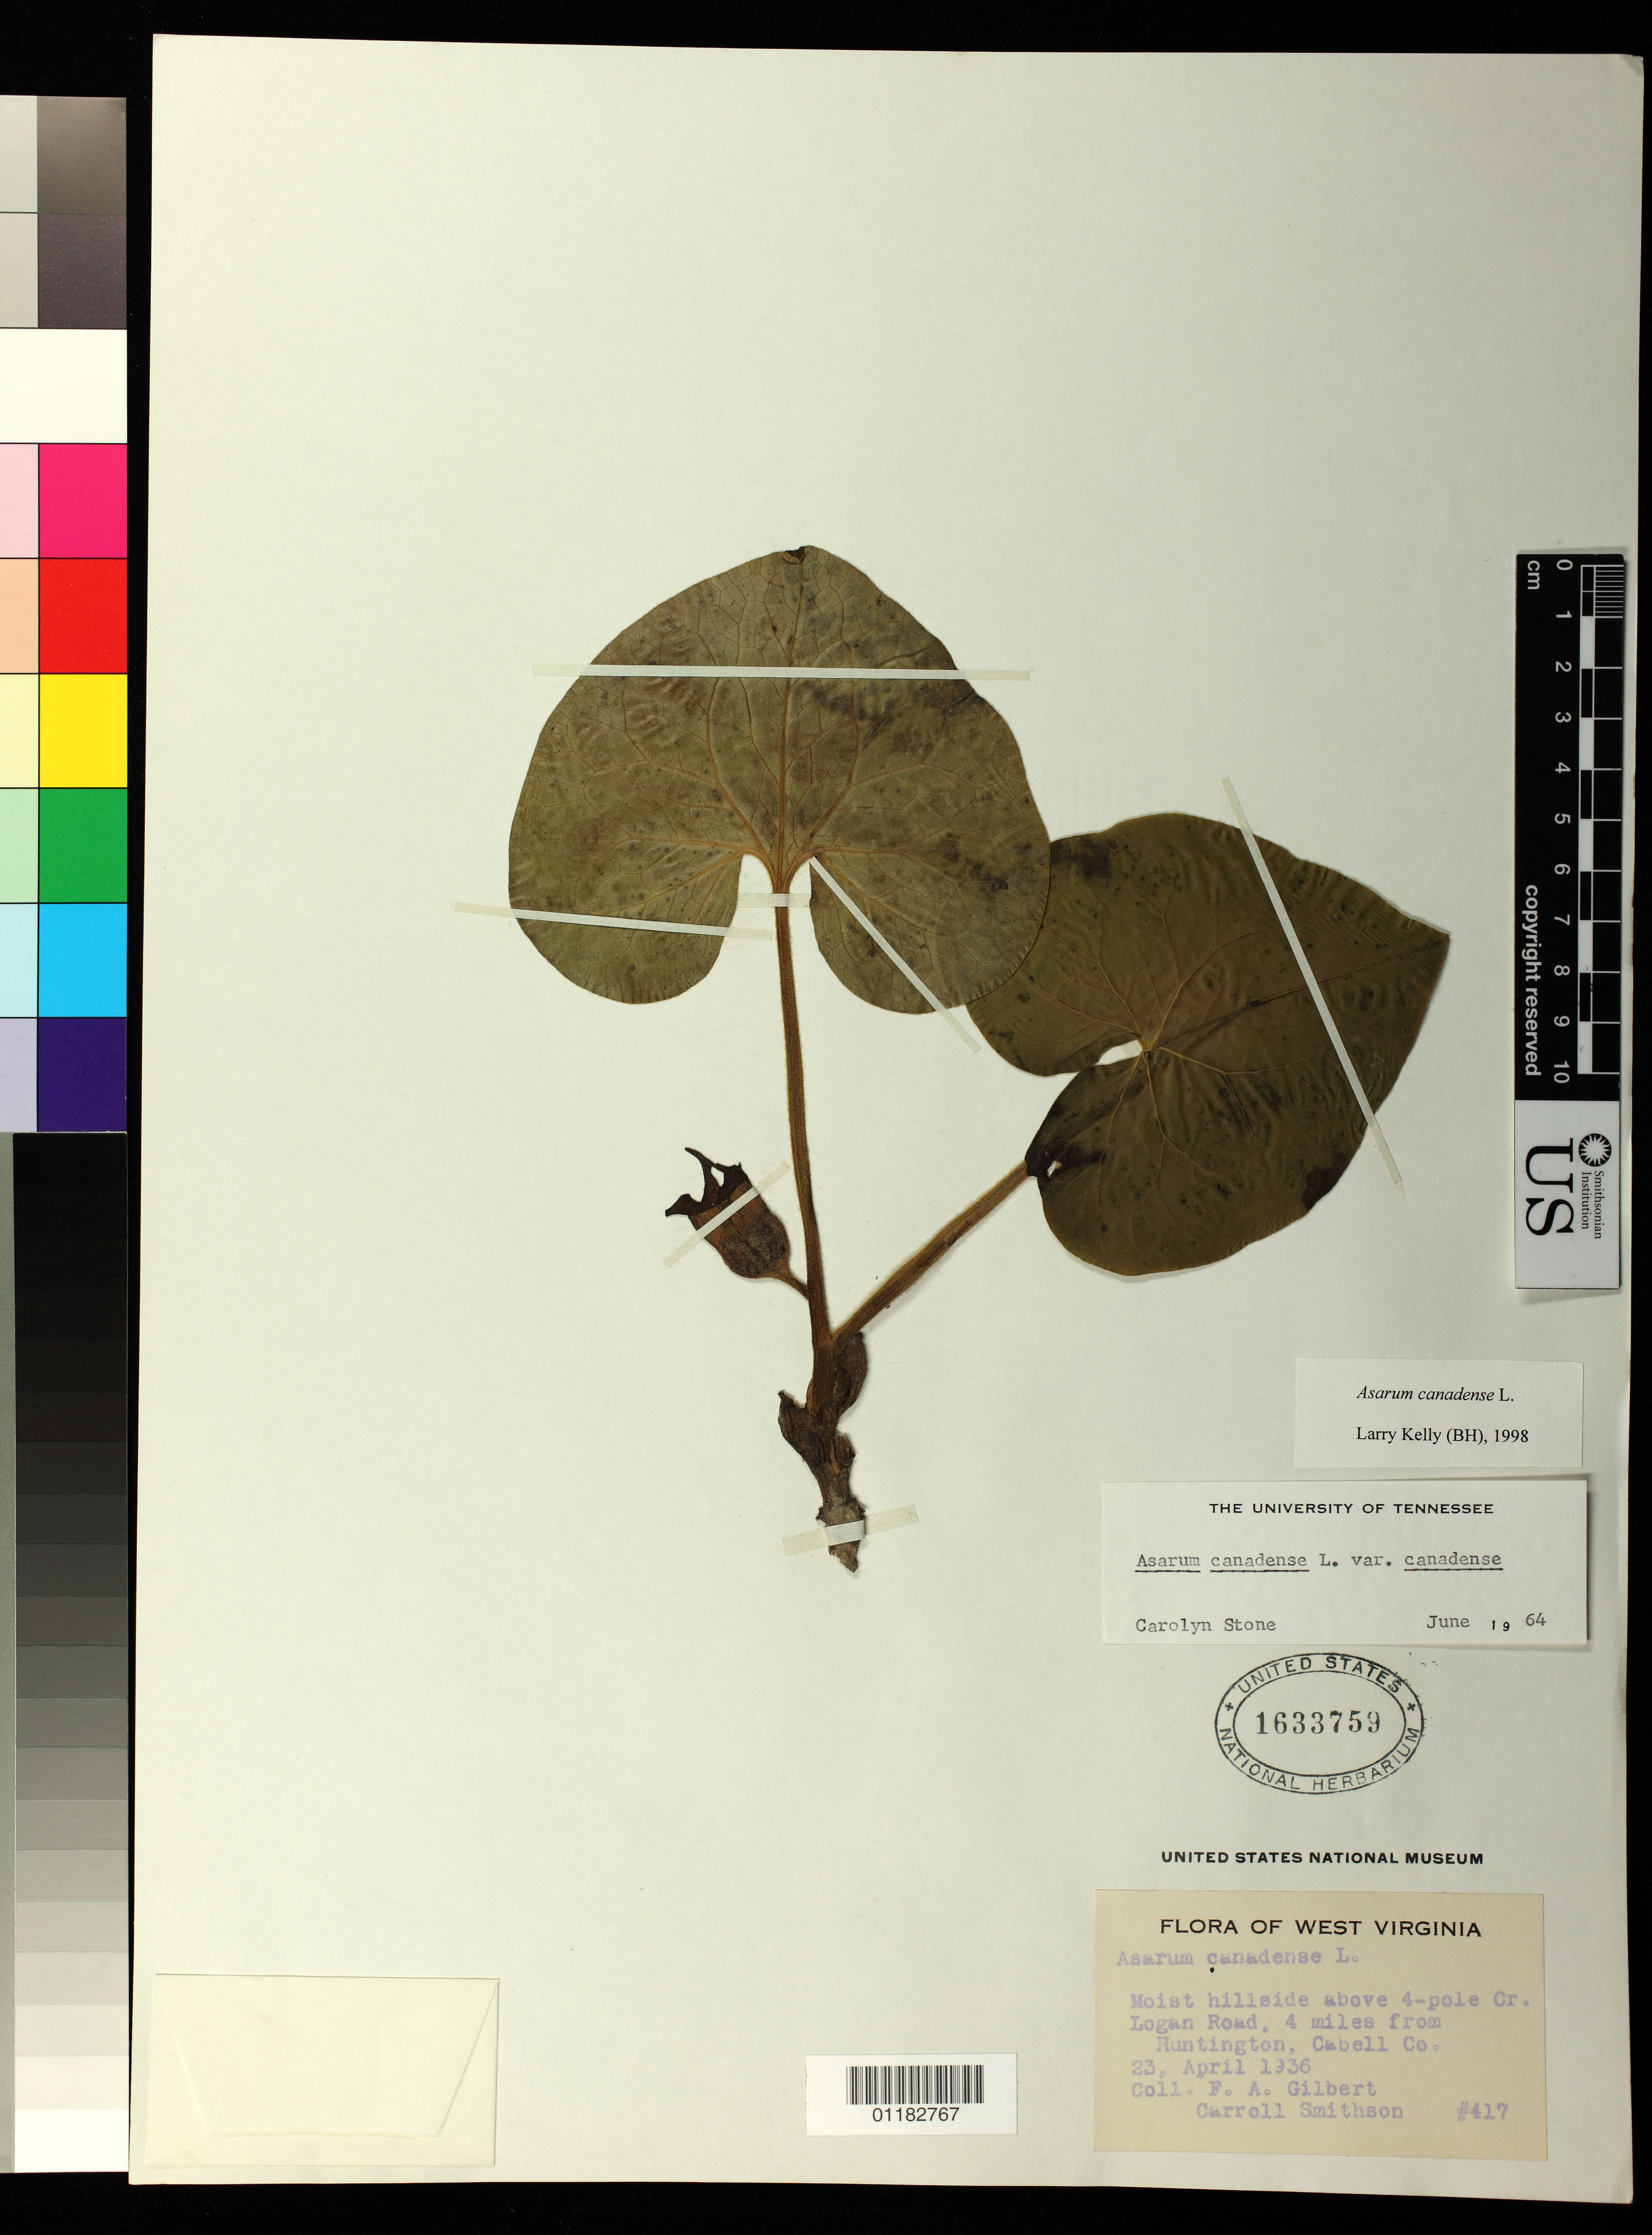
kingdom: Plantae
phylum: Tracheophyta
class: Magnoliopsida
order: Piperales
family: Aristolochiaceae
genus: Asarum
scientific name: Asarum canadense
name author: L.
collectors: F. A. Gilbert & C. Smithson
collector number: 417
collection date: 1936-04-23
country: United States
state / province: West Virginia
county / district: Cabell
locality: Hillside above Four Pole Creek, Logan Road, 4 miles from Huntington, Cabell County.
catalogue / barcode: US 1633759